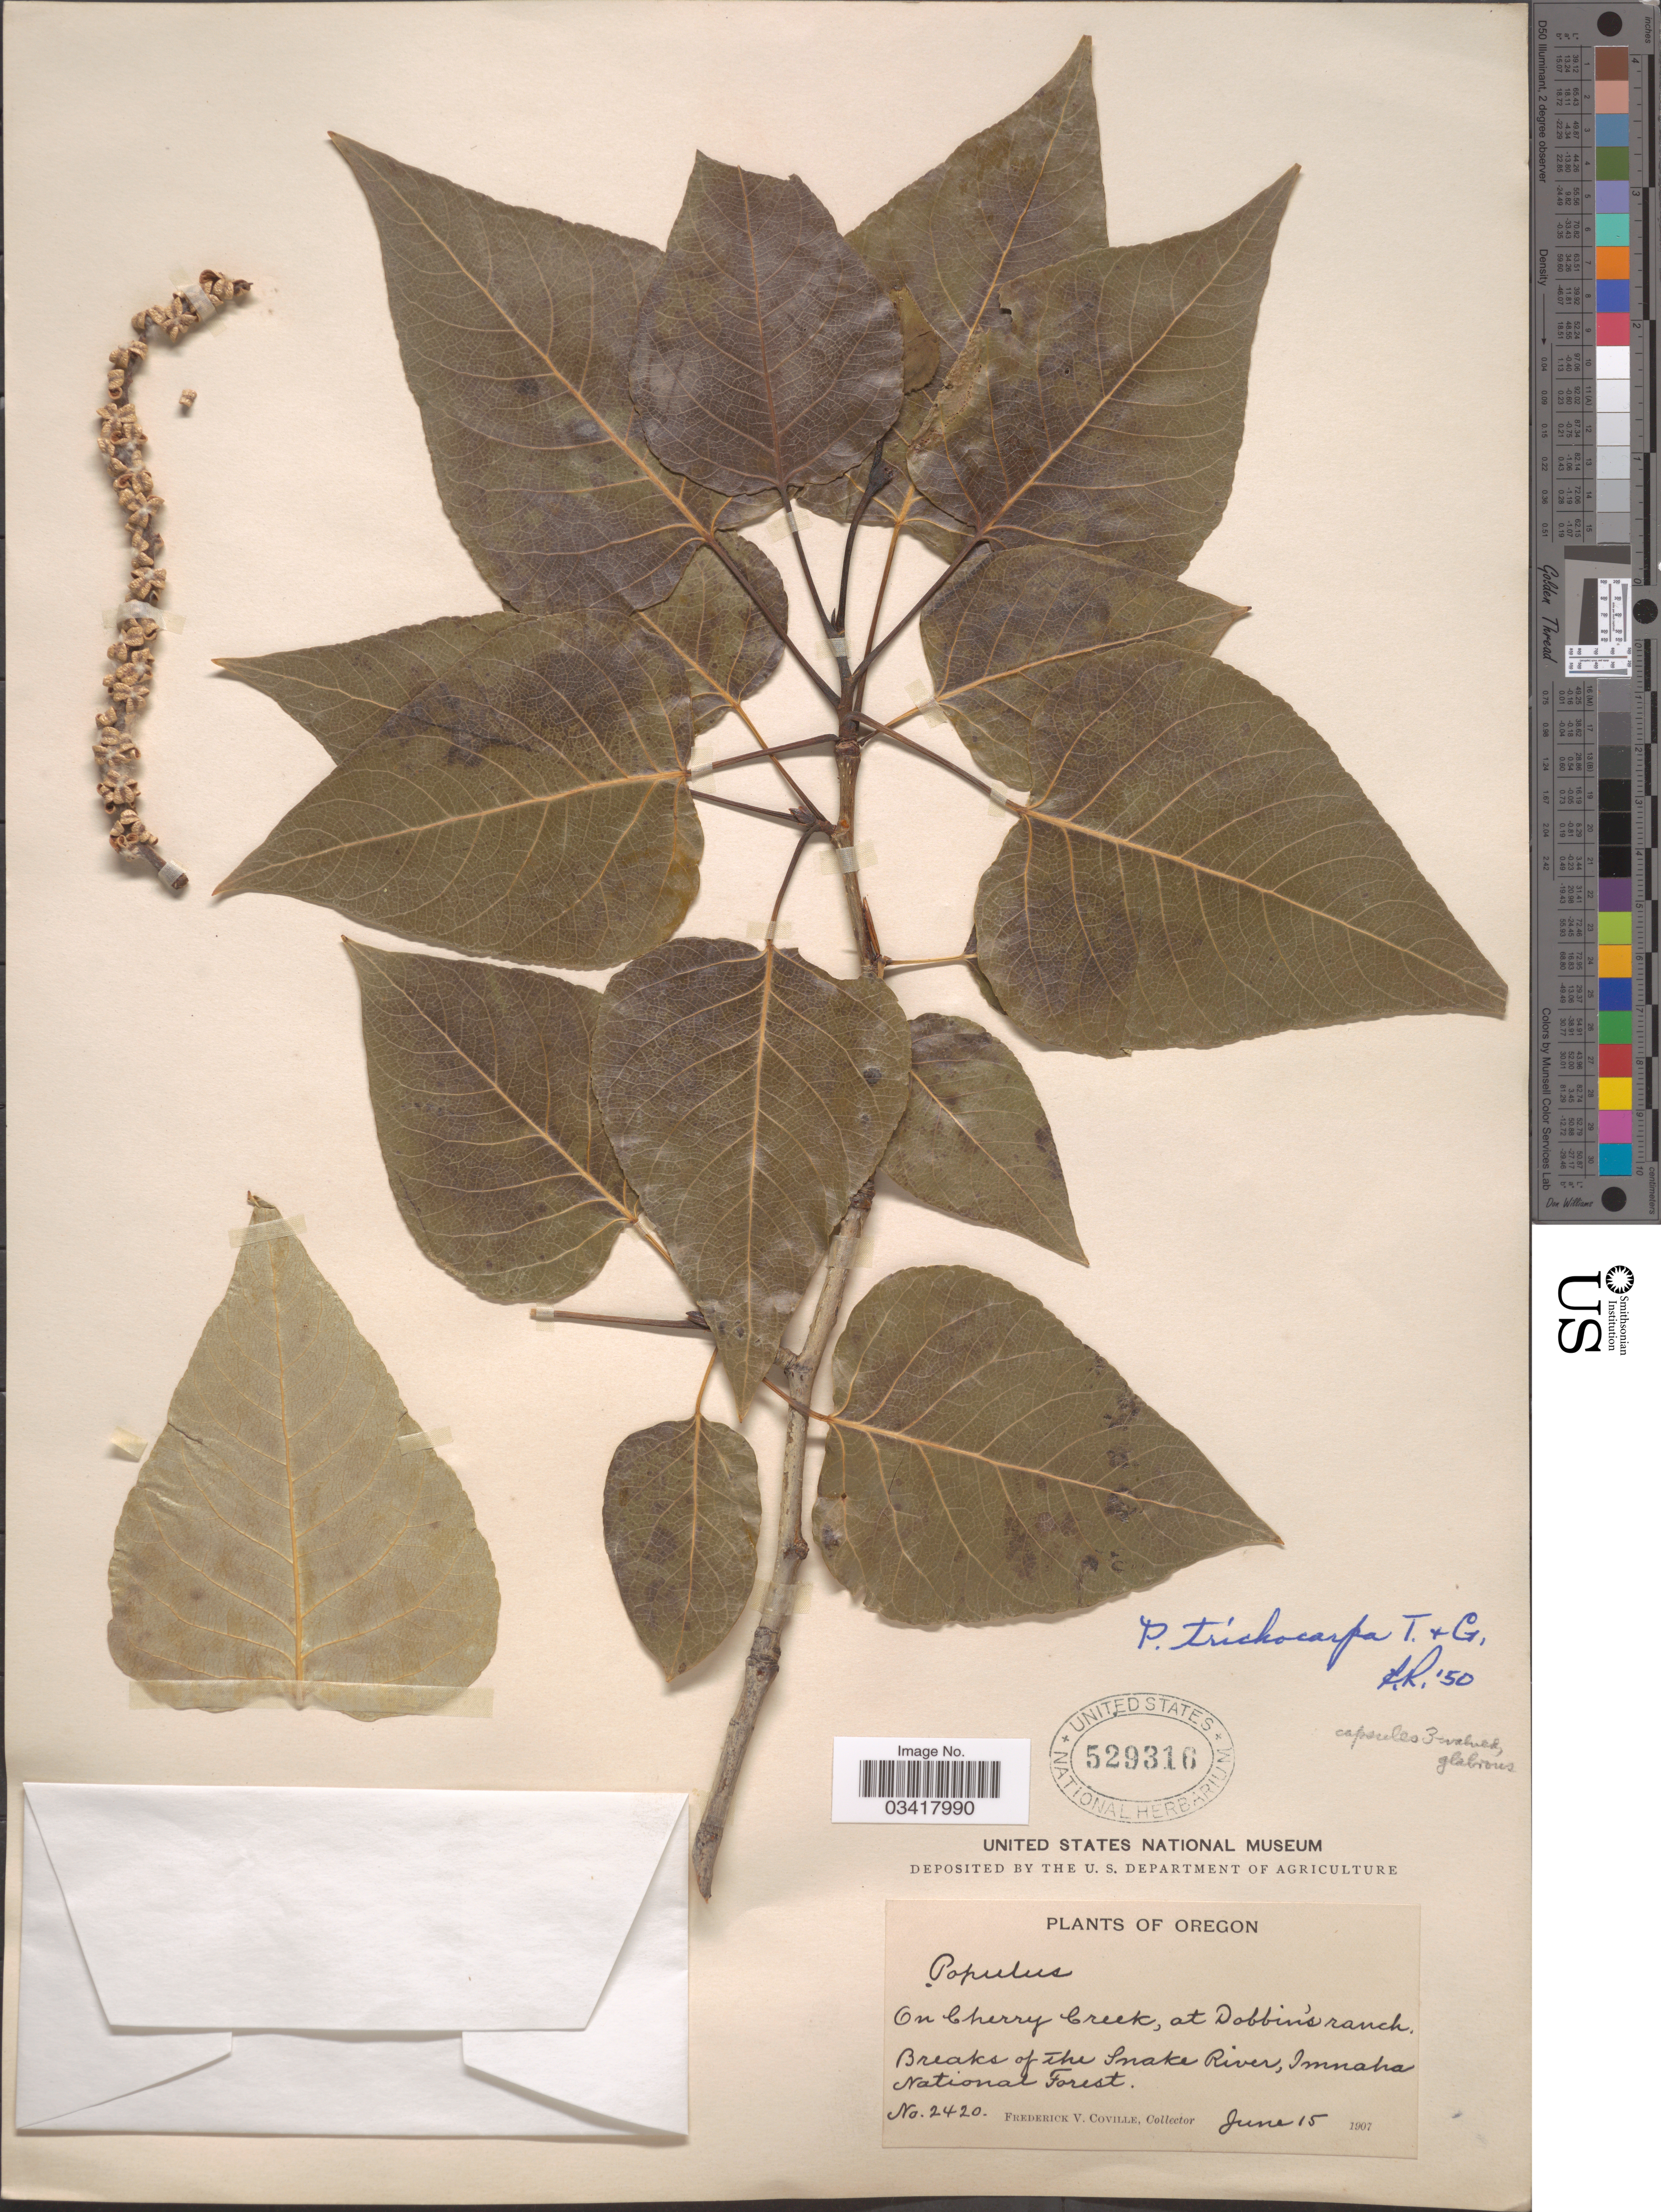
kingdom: Plantae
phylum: Tracheophyta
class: Magnoliopsida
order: Malpighiales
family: Salicaceae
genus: Populus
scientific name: Populus trichocarpa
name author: Torr. & A. Gray ex W. Hook.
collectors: F. V. Coville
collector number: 2420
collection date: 1907-06-15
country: United States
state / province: Oregon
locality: On Cherry Creek, at Dobbin's ranch. Breaks of The Snake River, Imnaha National Forest.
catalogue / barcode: US 529316